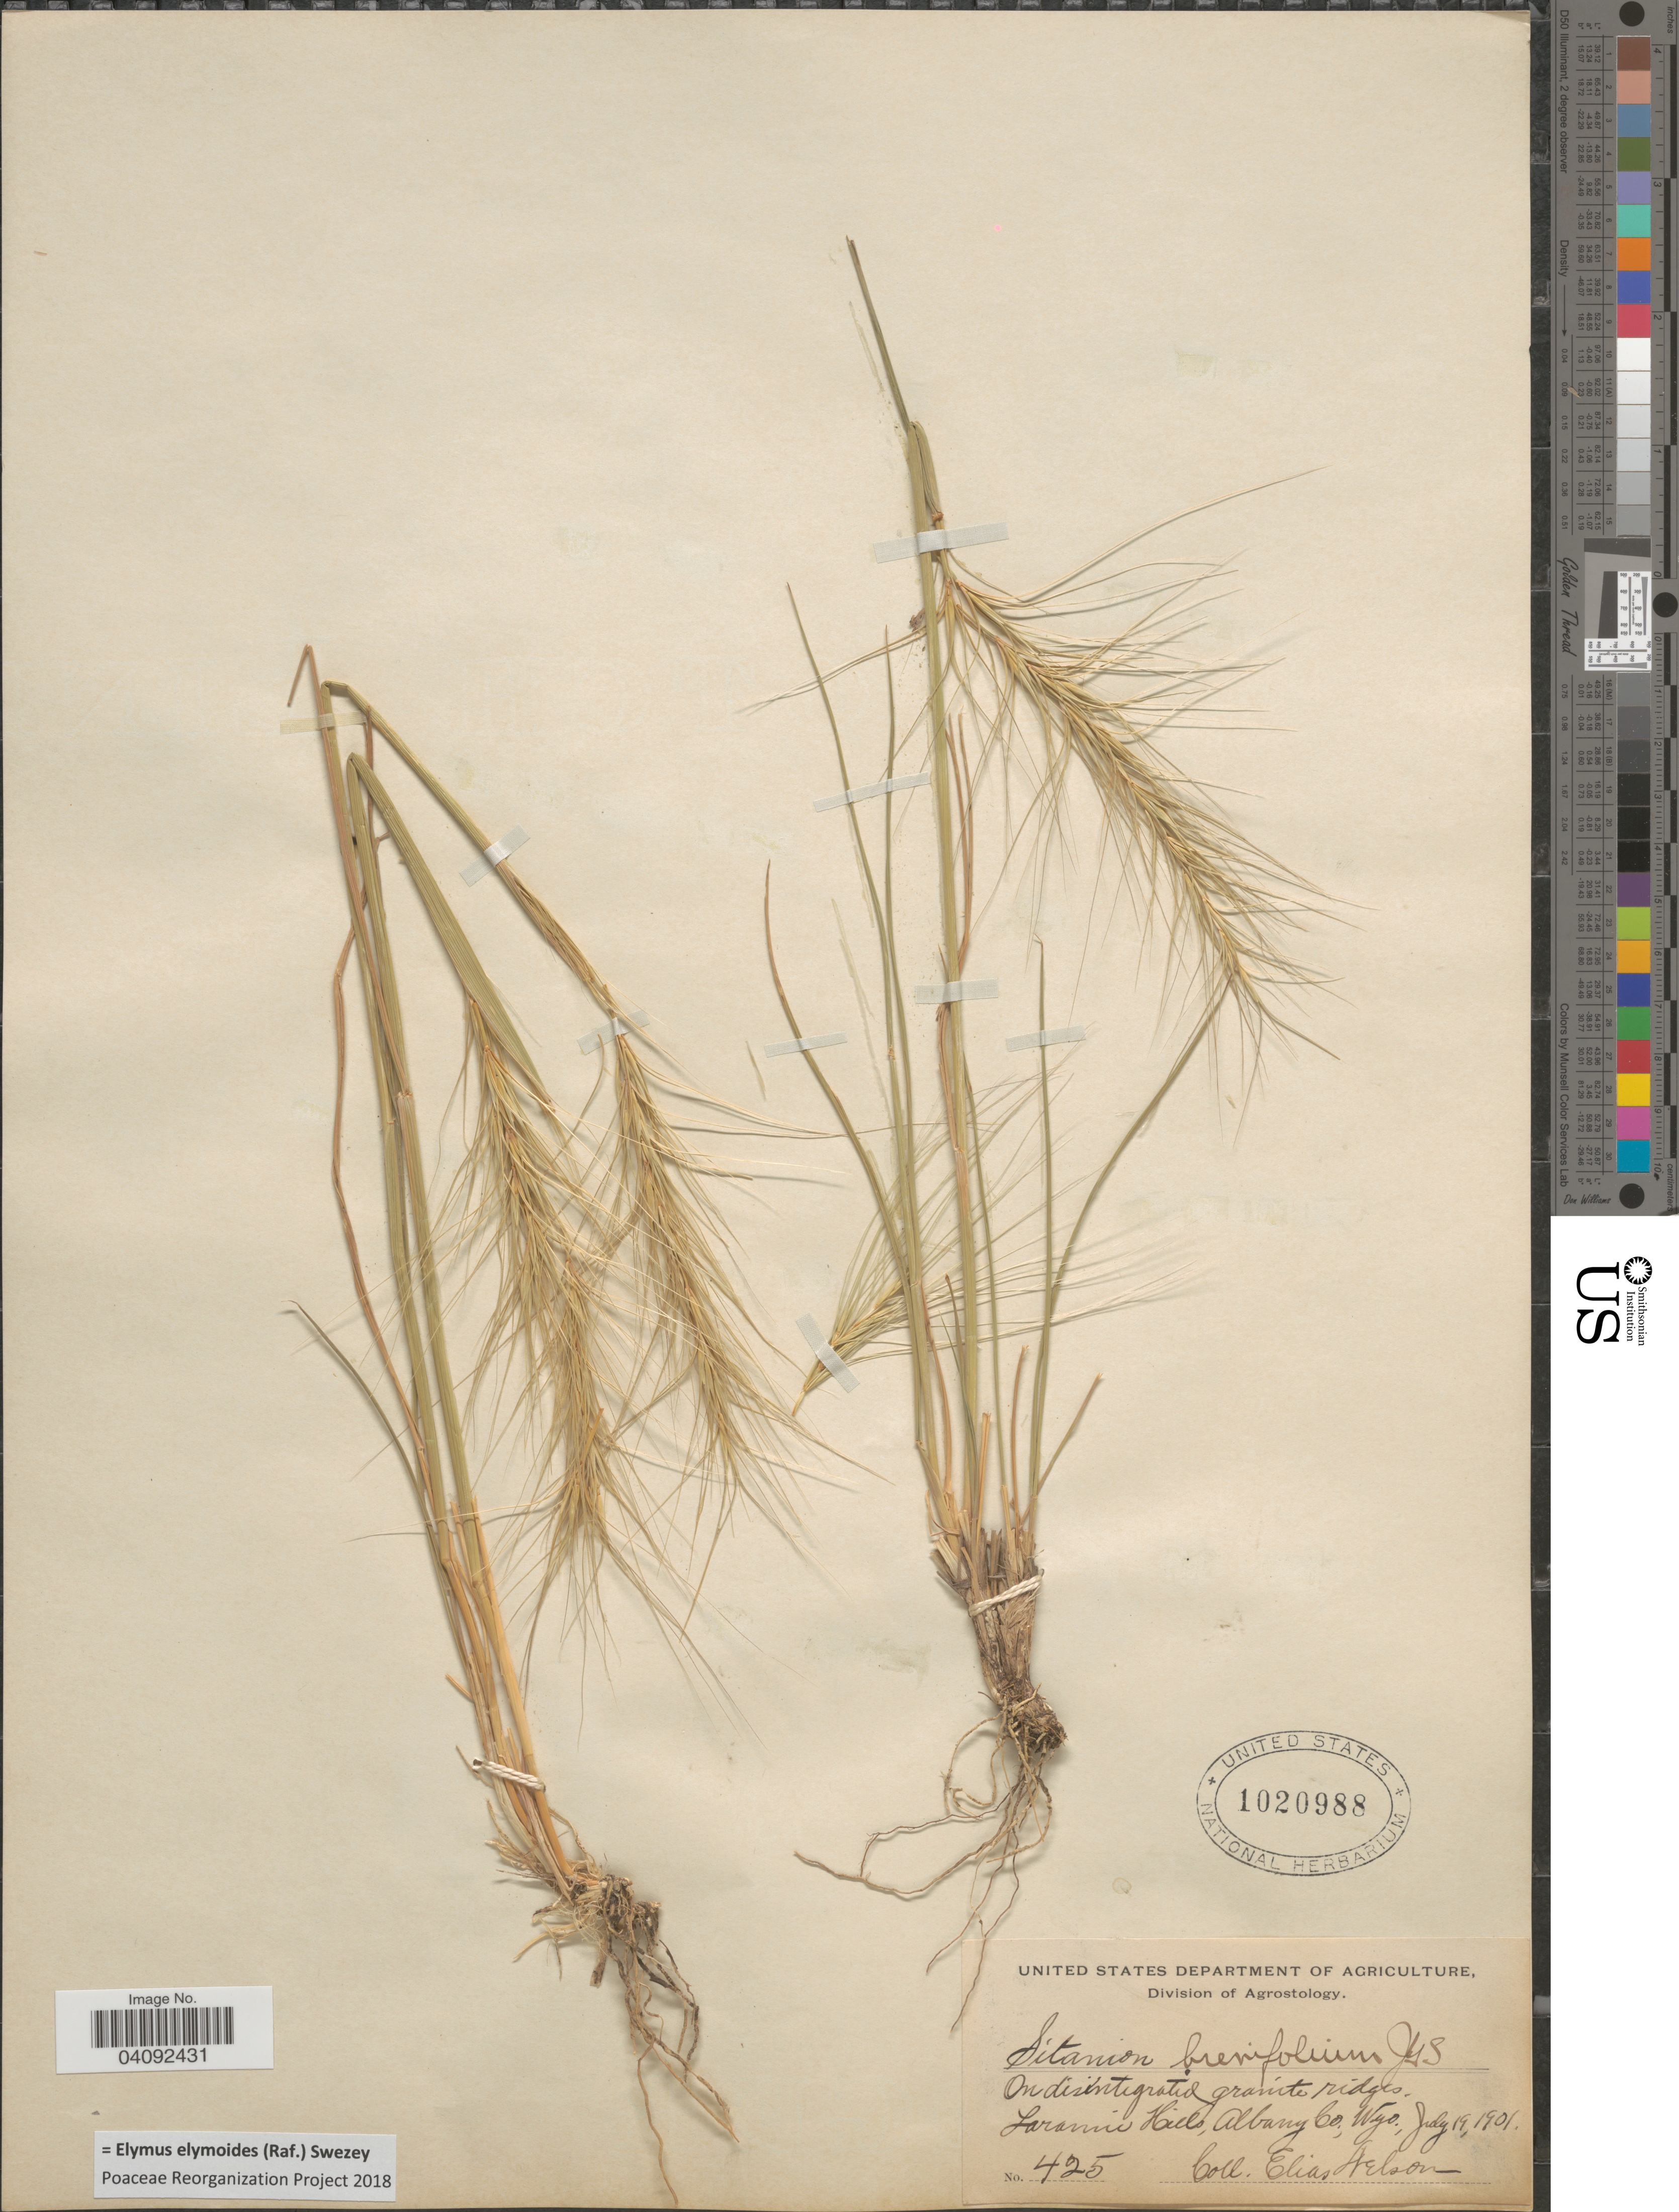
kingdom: Plantae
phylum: Tracheophyta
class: Liliopsida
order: Poales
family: Poaceae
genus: Elymus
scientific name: Elymus elymoides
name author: (Raf.) Swezey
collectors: E. Nelson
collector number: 425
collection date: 1901-07-19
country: United States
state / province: Wyoming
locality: Laramie Hills, Albany Co.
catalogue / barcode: US 1020988